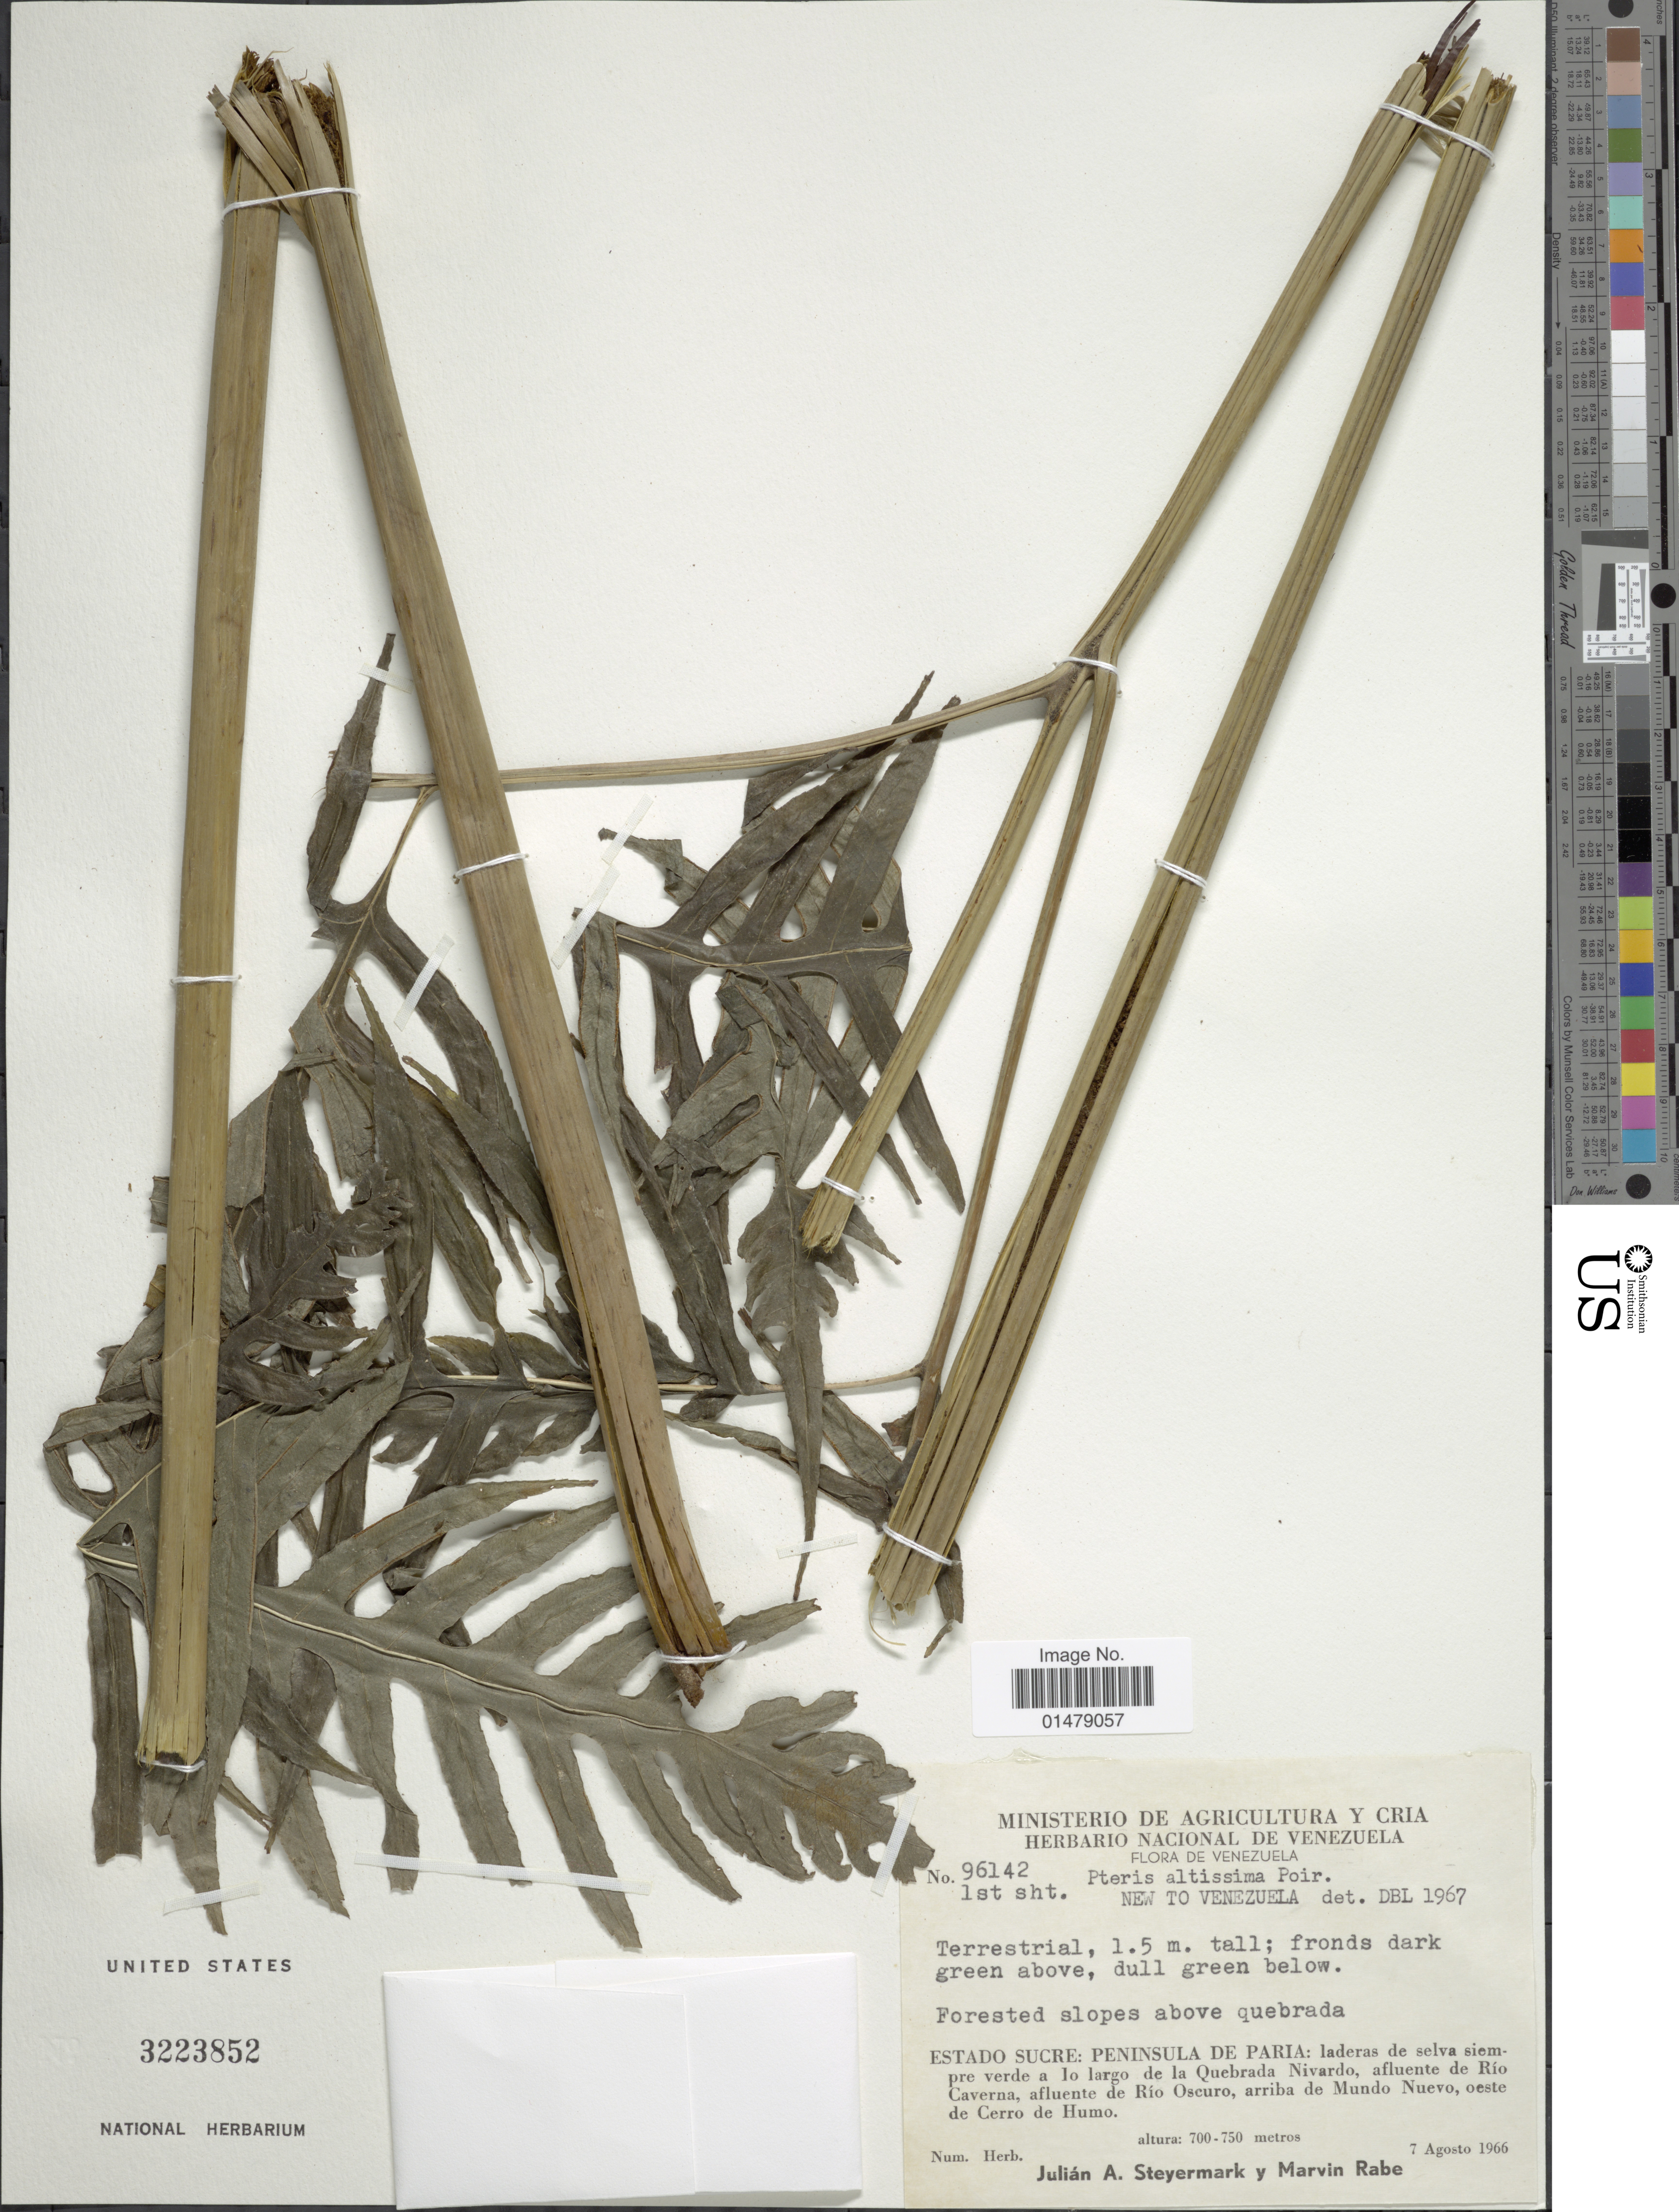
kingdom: Plantae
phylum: Tracheophyta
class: Polypodiopsida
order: Polypodiales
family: Pteridaceae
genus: Pteris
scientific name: Pteris altissima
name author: Poir.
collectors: J. Steyermark & M. Rabe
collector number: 96142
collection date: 1966-08-07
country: Venezuela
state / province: Sucre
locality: Estado Sucre: Peninsula de Paria: laderas de selva siempre verde a lo largo de la Quebrada Nivardo, afluente de Rio Caverna, afluente de Rio Oscuro, arriba de Mundo Nuevo, oeste de Cerro de Humo.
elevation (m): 700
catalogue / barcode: US 3223852